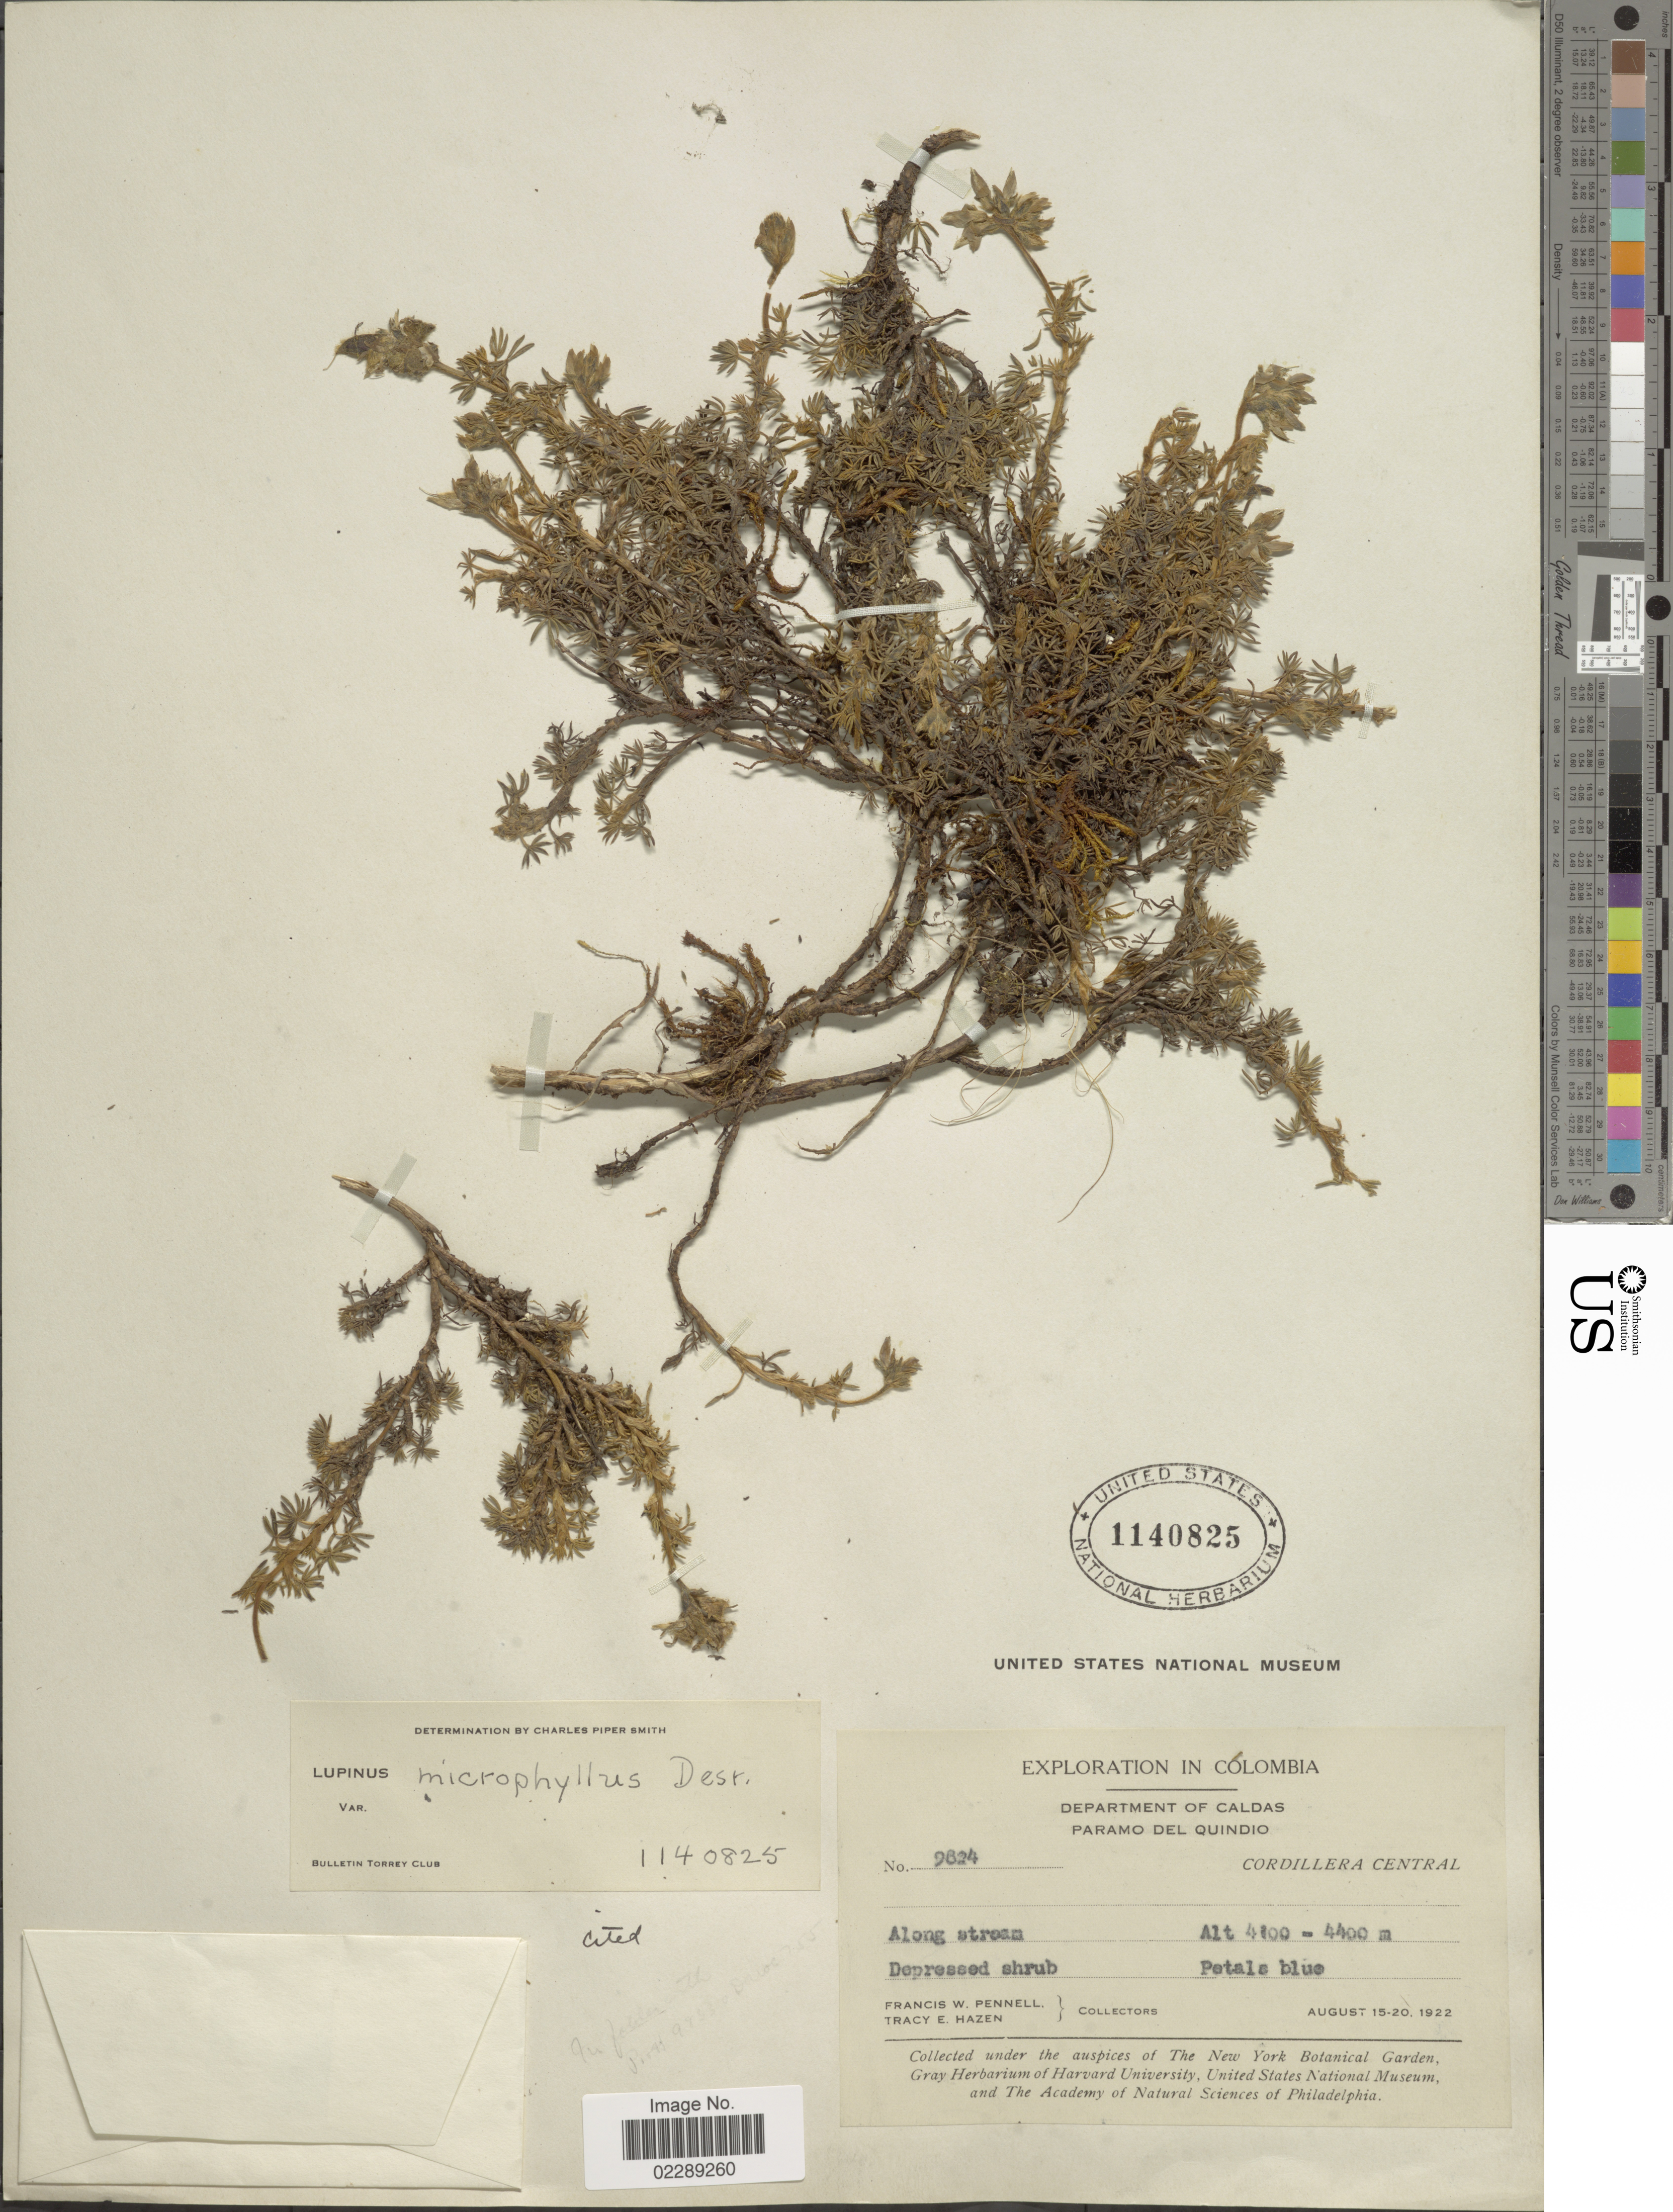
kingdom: Plantae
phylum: Tracheophyta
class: Magnoliopsida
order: Fabales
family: Fabaceae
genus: Lupinus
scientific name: Lupinus microphyllus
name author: Desr.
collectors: F. W. Pennell & T. E. Hazen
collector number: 9824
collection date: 1922-08-15/1922-08-20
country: Colombia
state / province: Caldas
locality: Department of Caldas. Paramo del Quindio. Cordillera Central. Along stream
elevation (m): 4100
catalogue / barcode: US 1140825